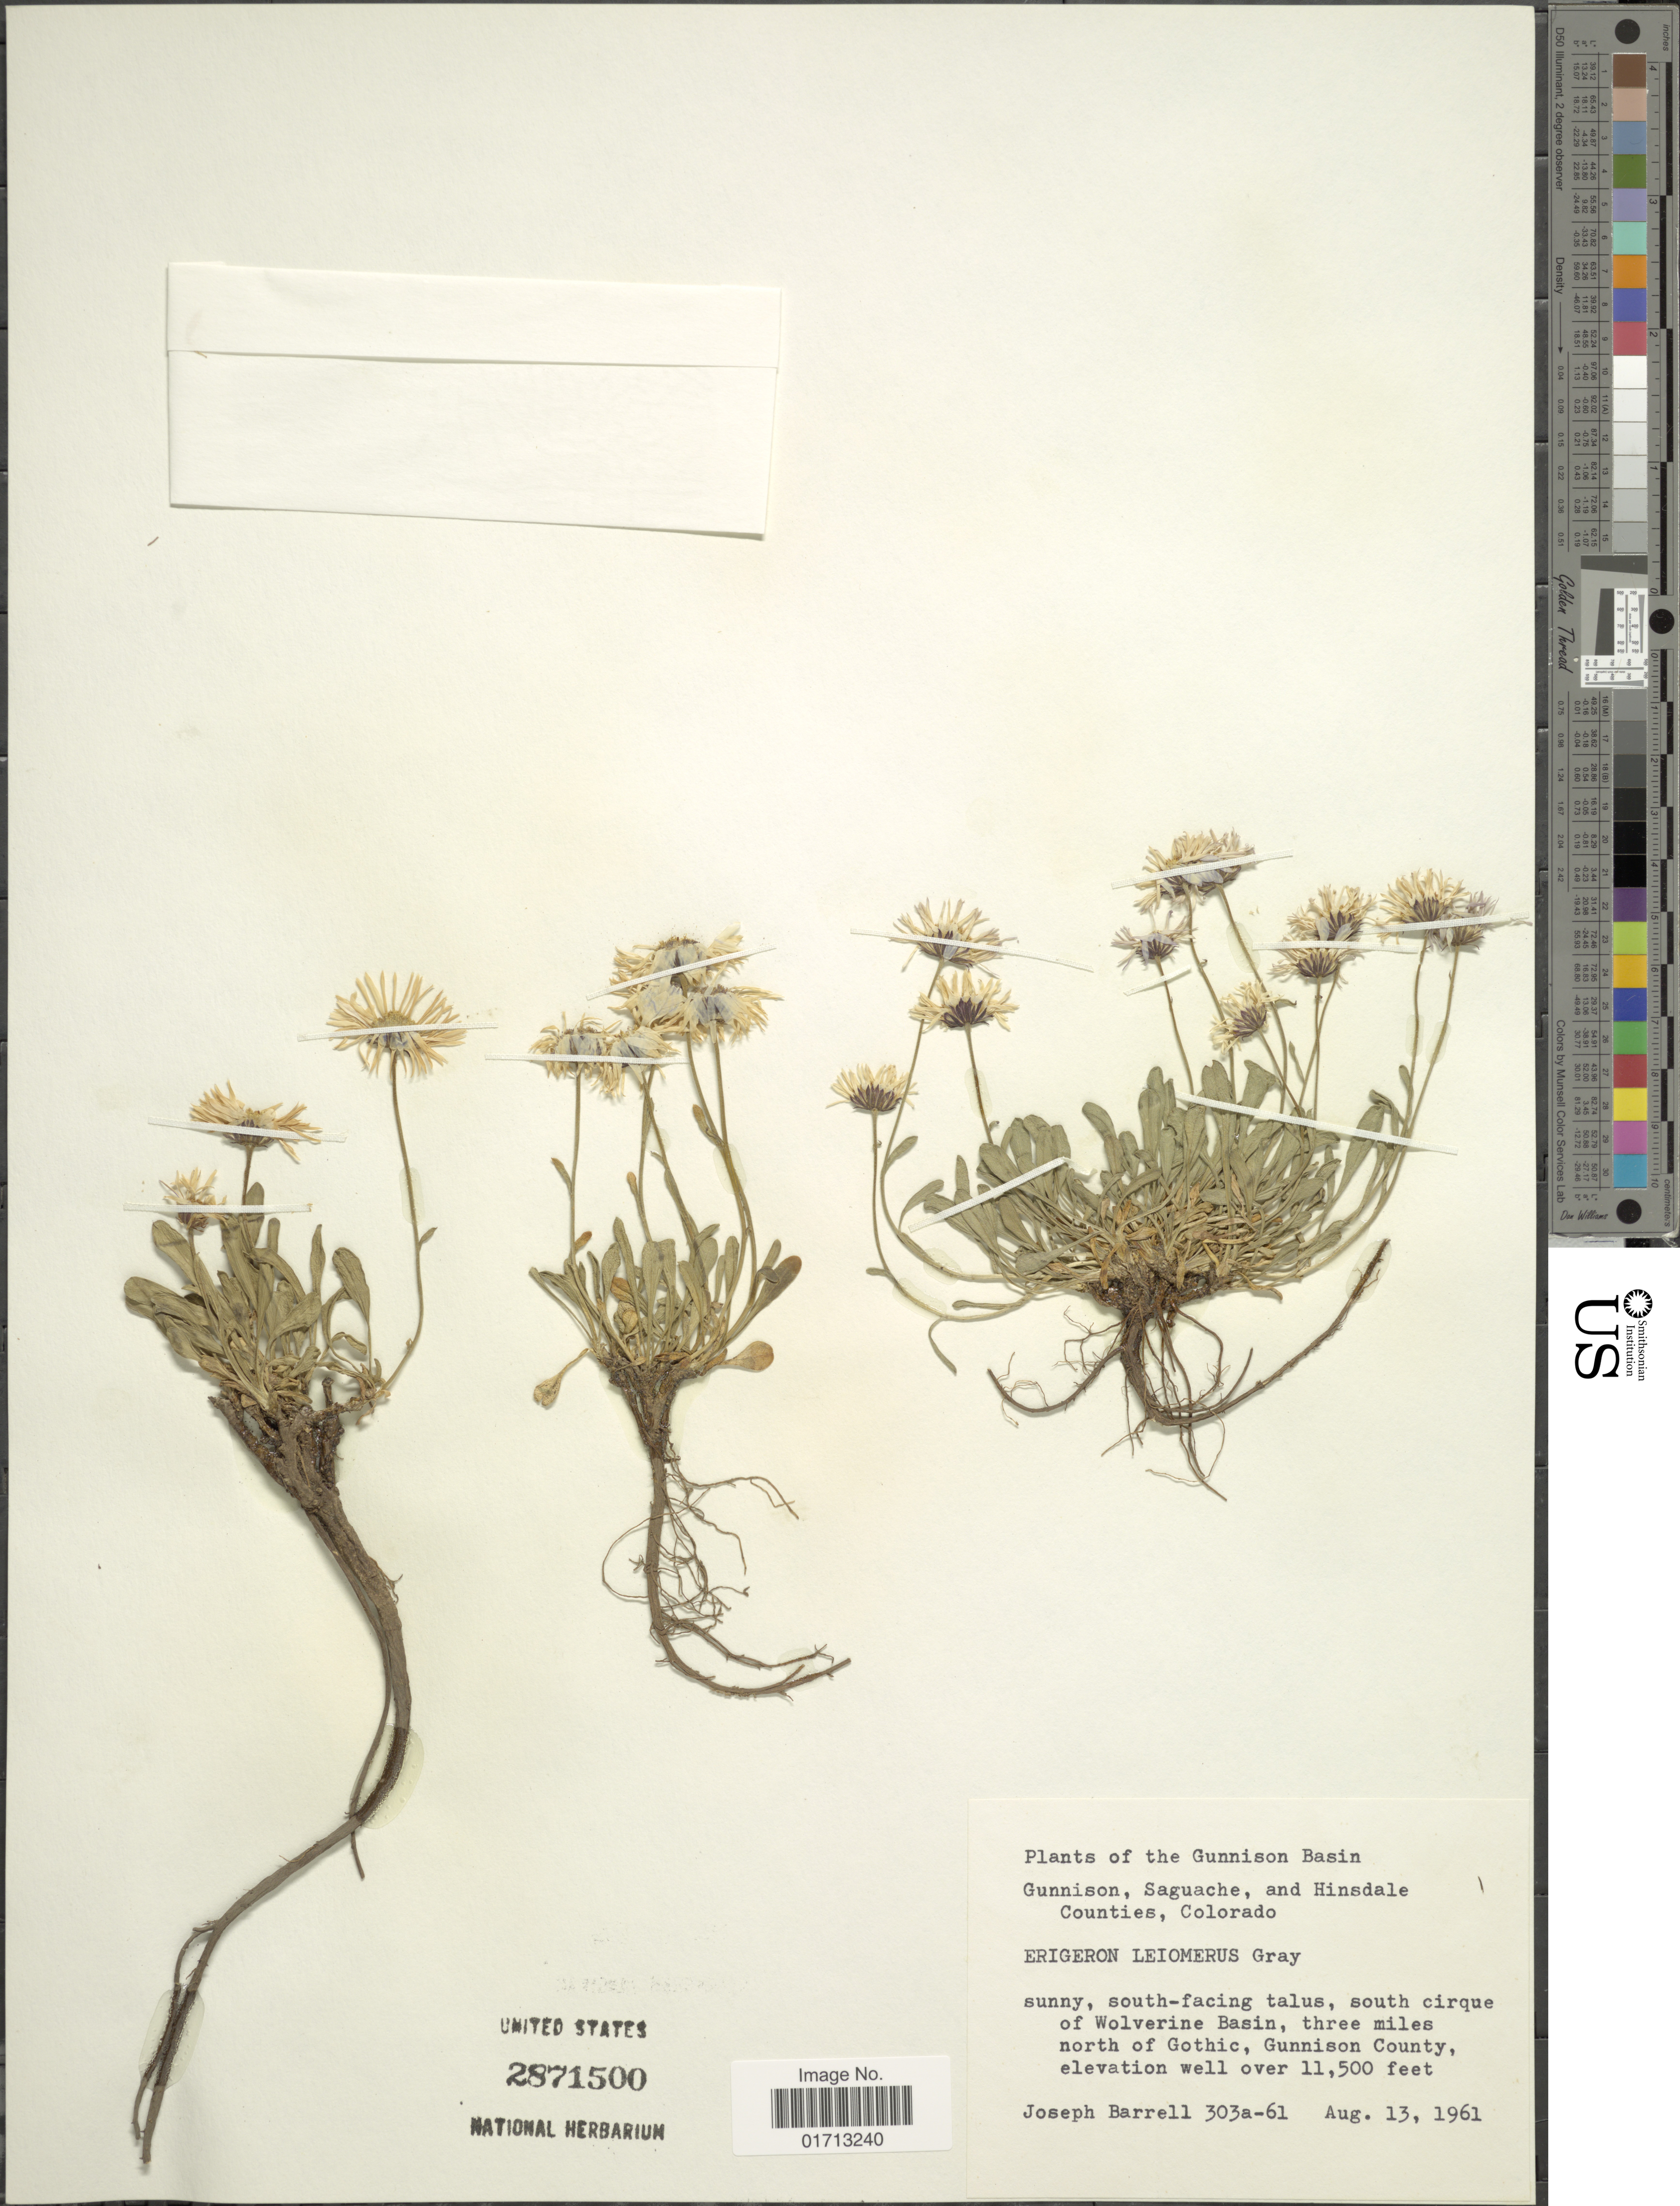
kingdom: Plantae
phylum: Tracheophyta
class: Magnoliopsida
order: Asterales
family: Asteraceae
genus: Erigeron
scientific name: Erigeron leiomerus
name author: A. Gray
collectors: J. Barrell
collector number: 303a-61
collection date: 1961-08-13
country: United States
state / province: Colorado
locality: Gunnison Basin. south cirque of Wolverine Basin, three miles north of Gothic, Gunnison County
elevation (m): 3505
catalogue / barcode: US 2871500